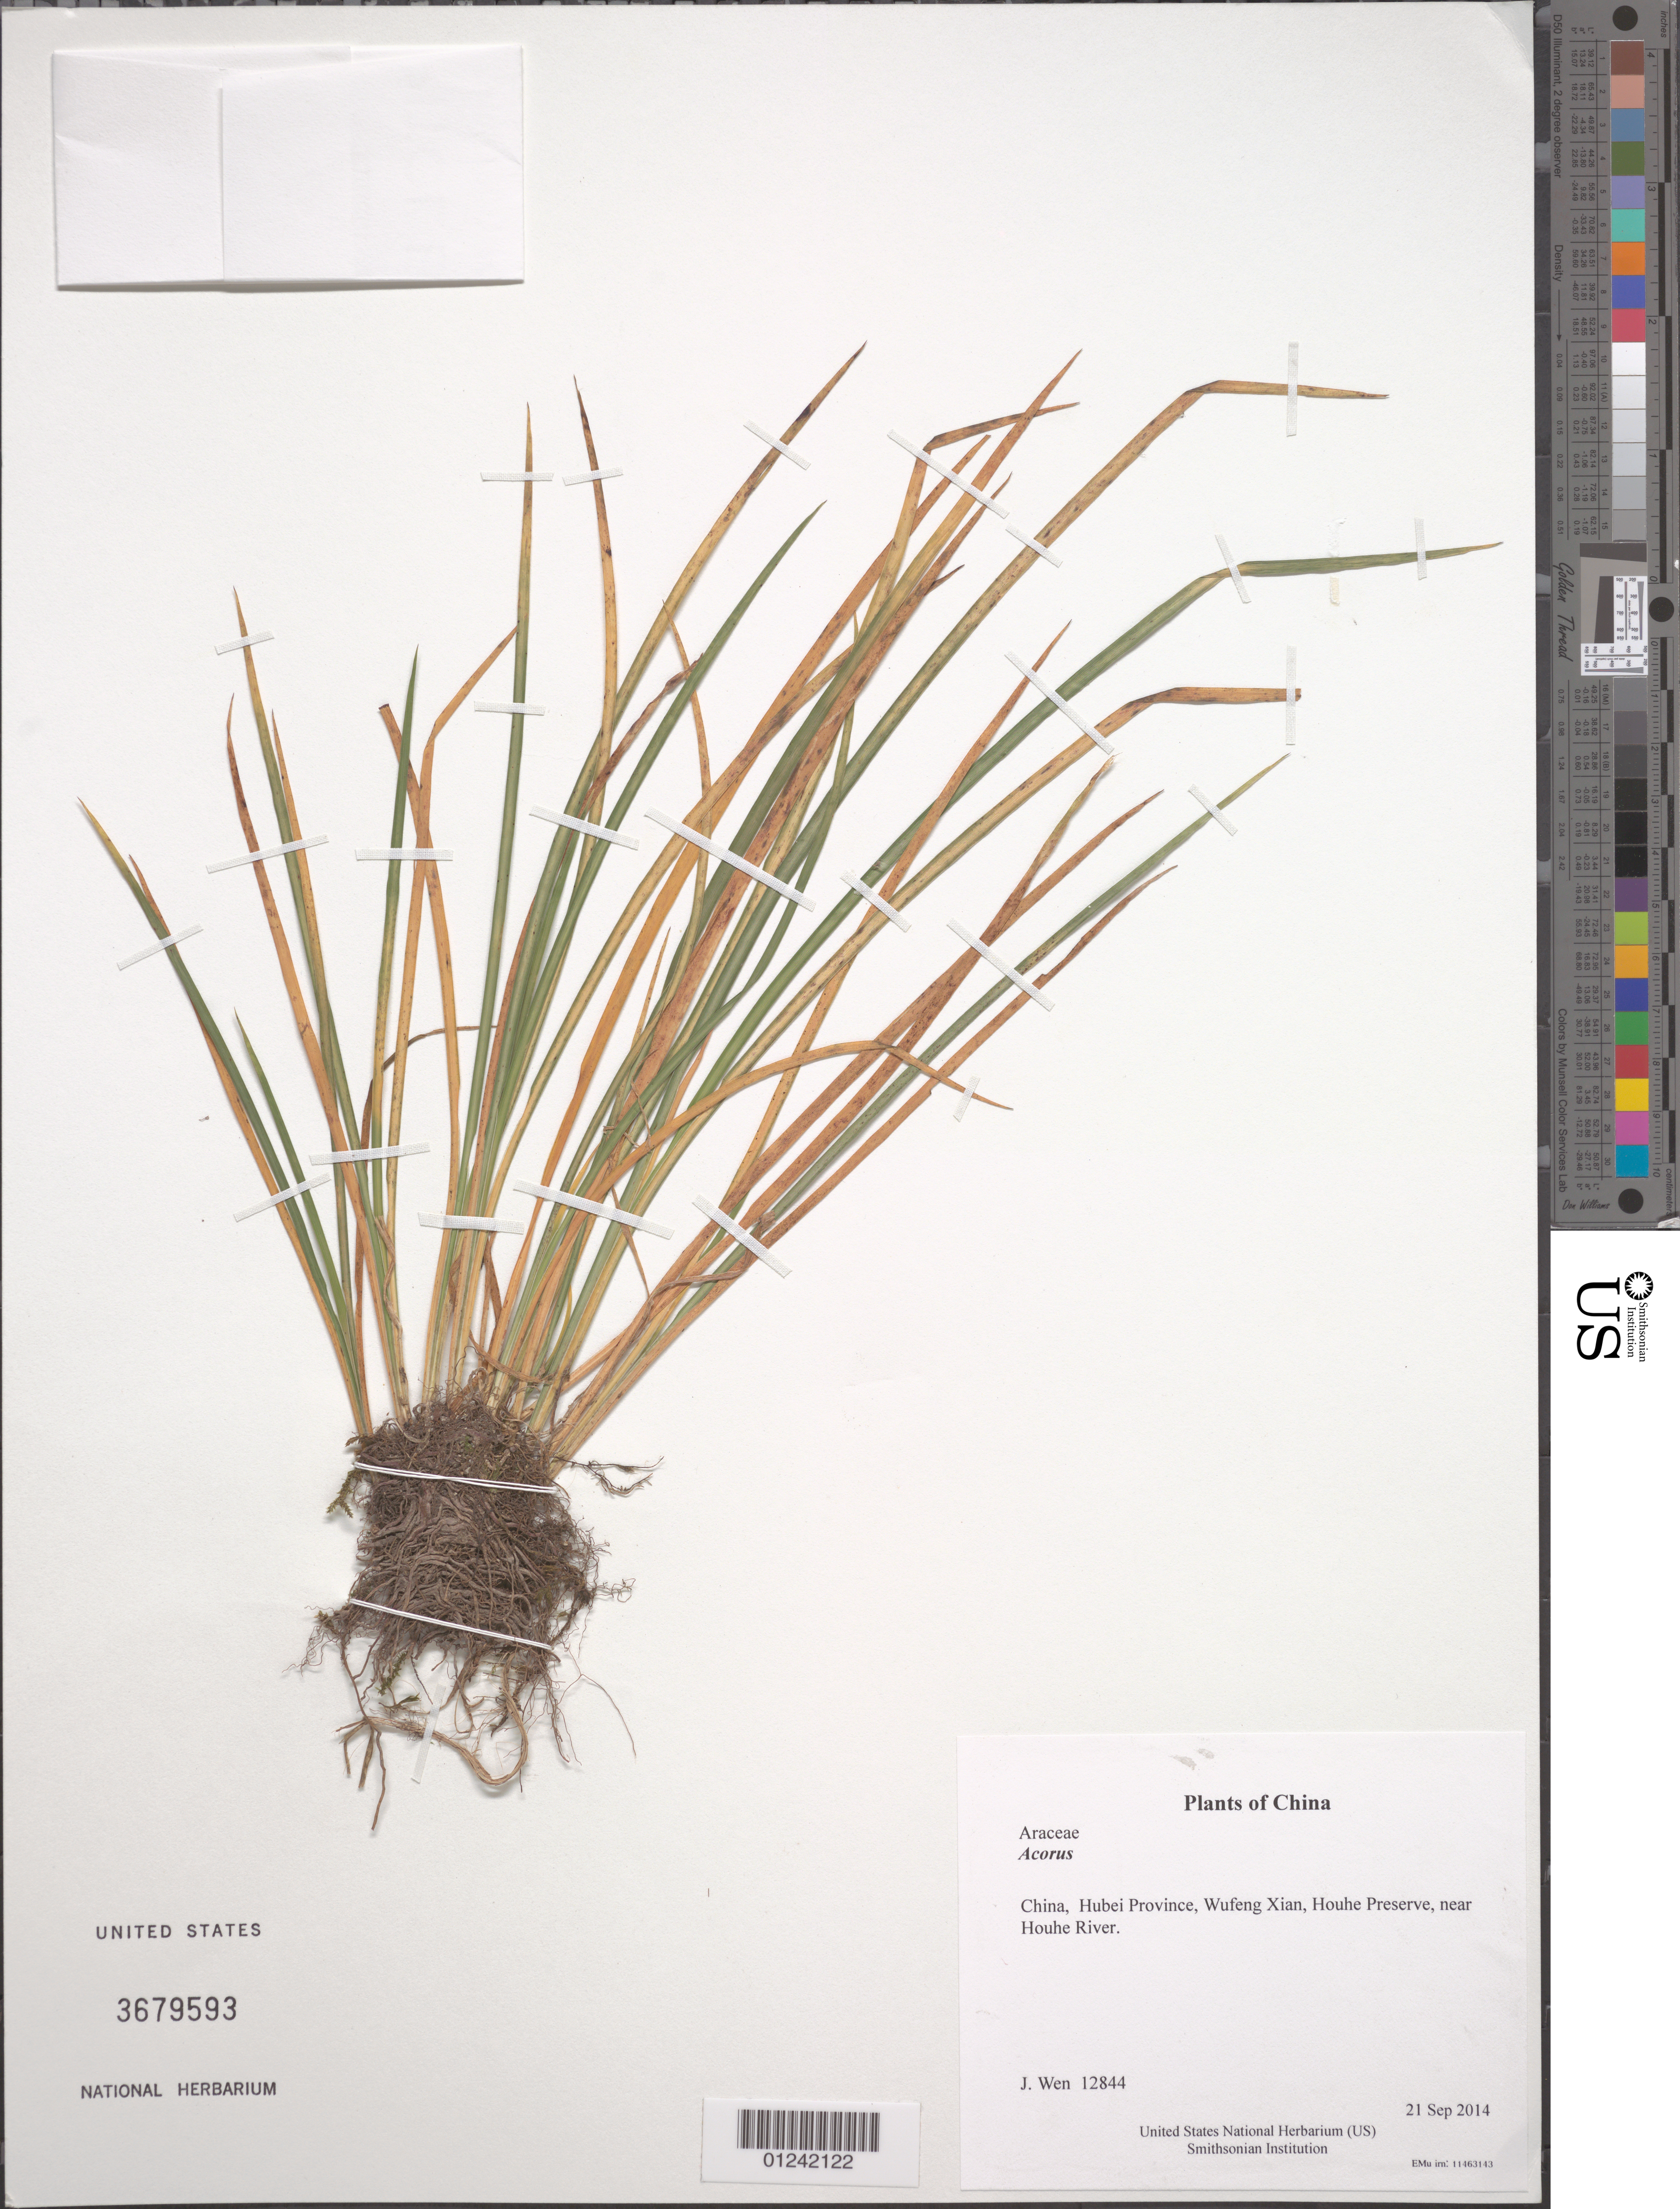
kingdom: Plantae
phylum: Tracheophyta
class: Liliopsida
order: Acorales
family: Acoraceae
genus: Acorus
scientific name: Acorus sp.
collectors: J. Wen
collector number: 12844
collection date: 2014-09-21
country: China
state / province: Hubei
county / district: Wufeng Xian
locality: Houhe Preserve, near Houhe River.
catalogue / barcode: US 3679593